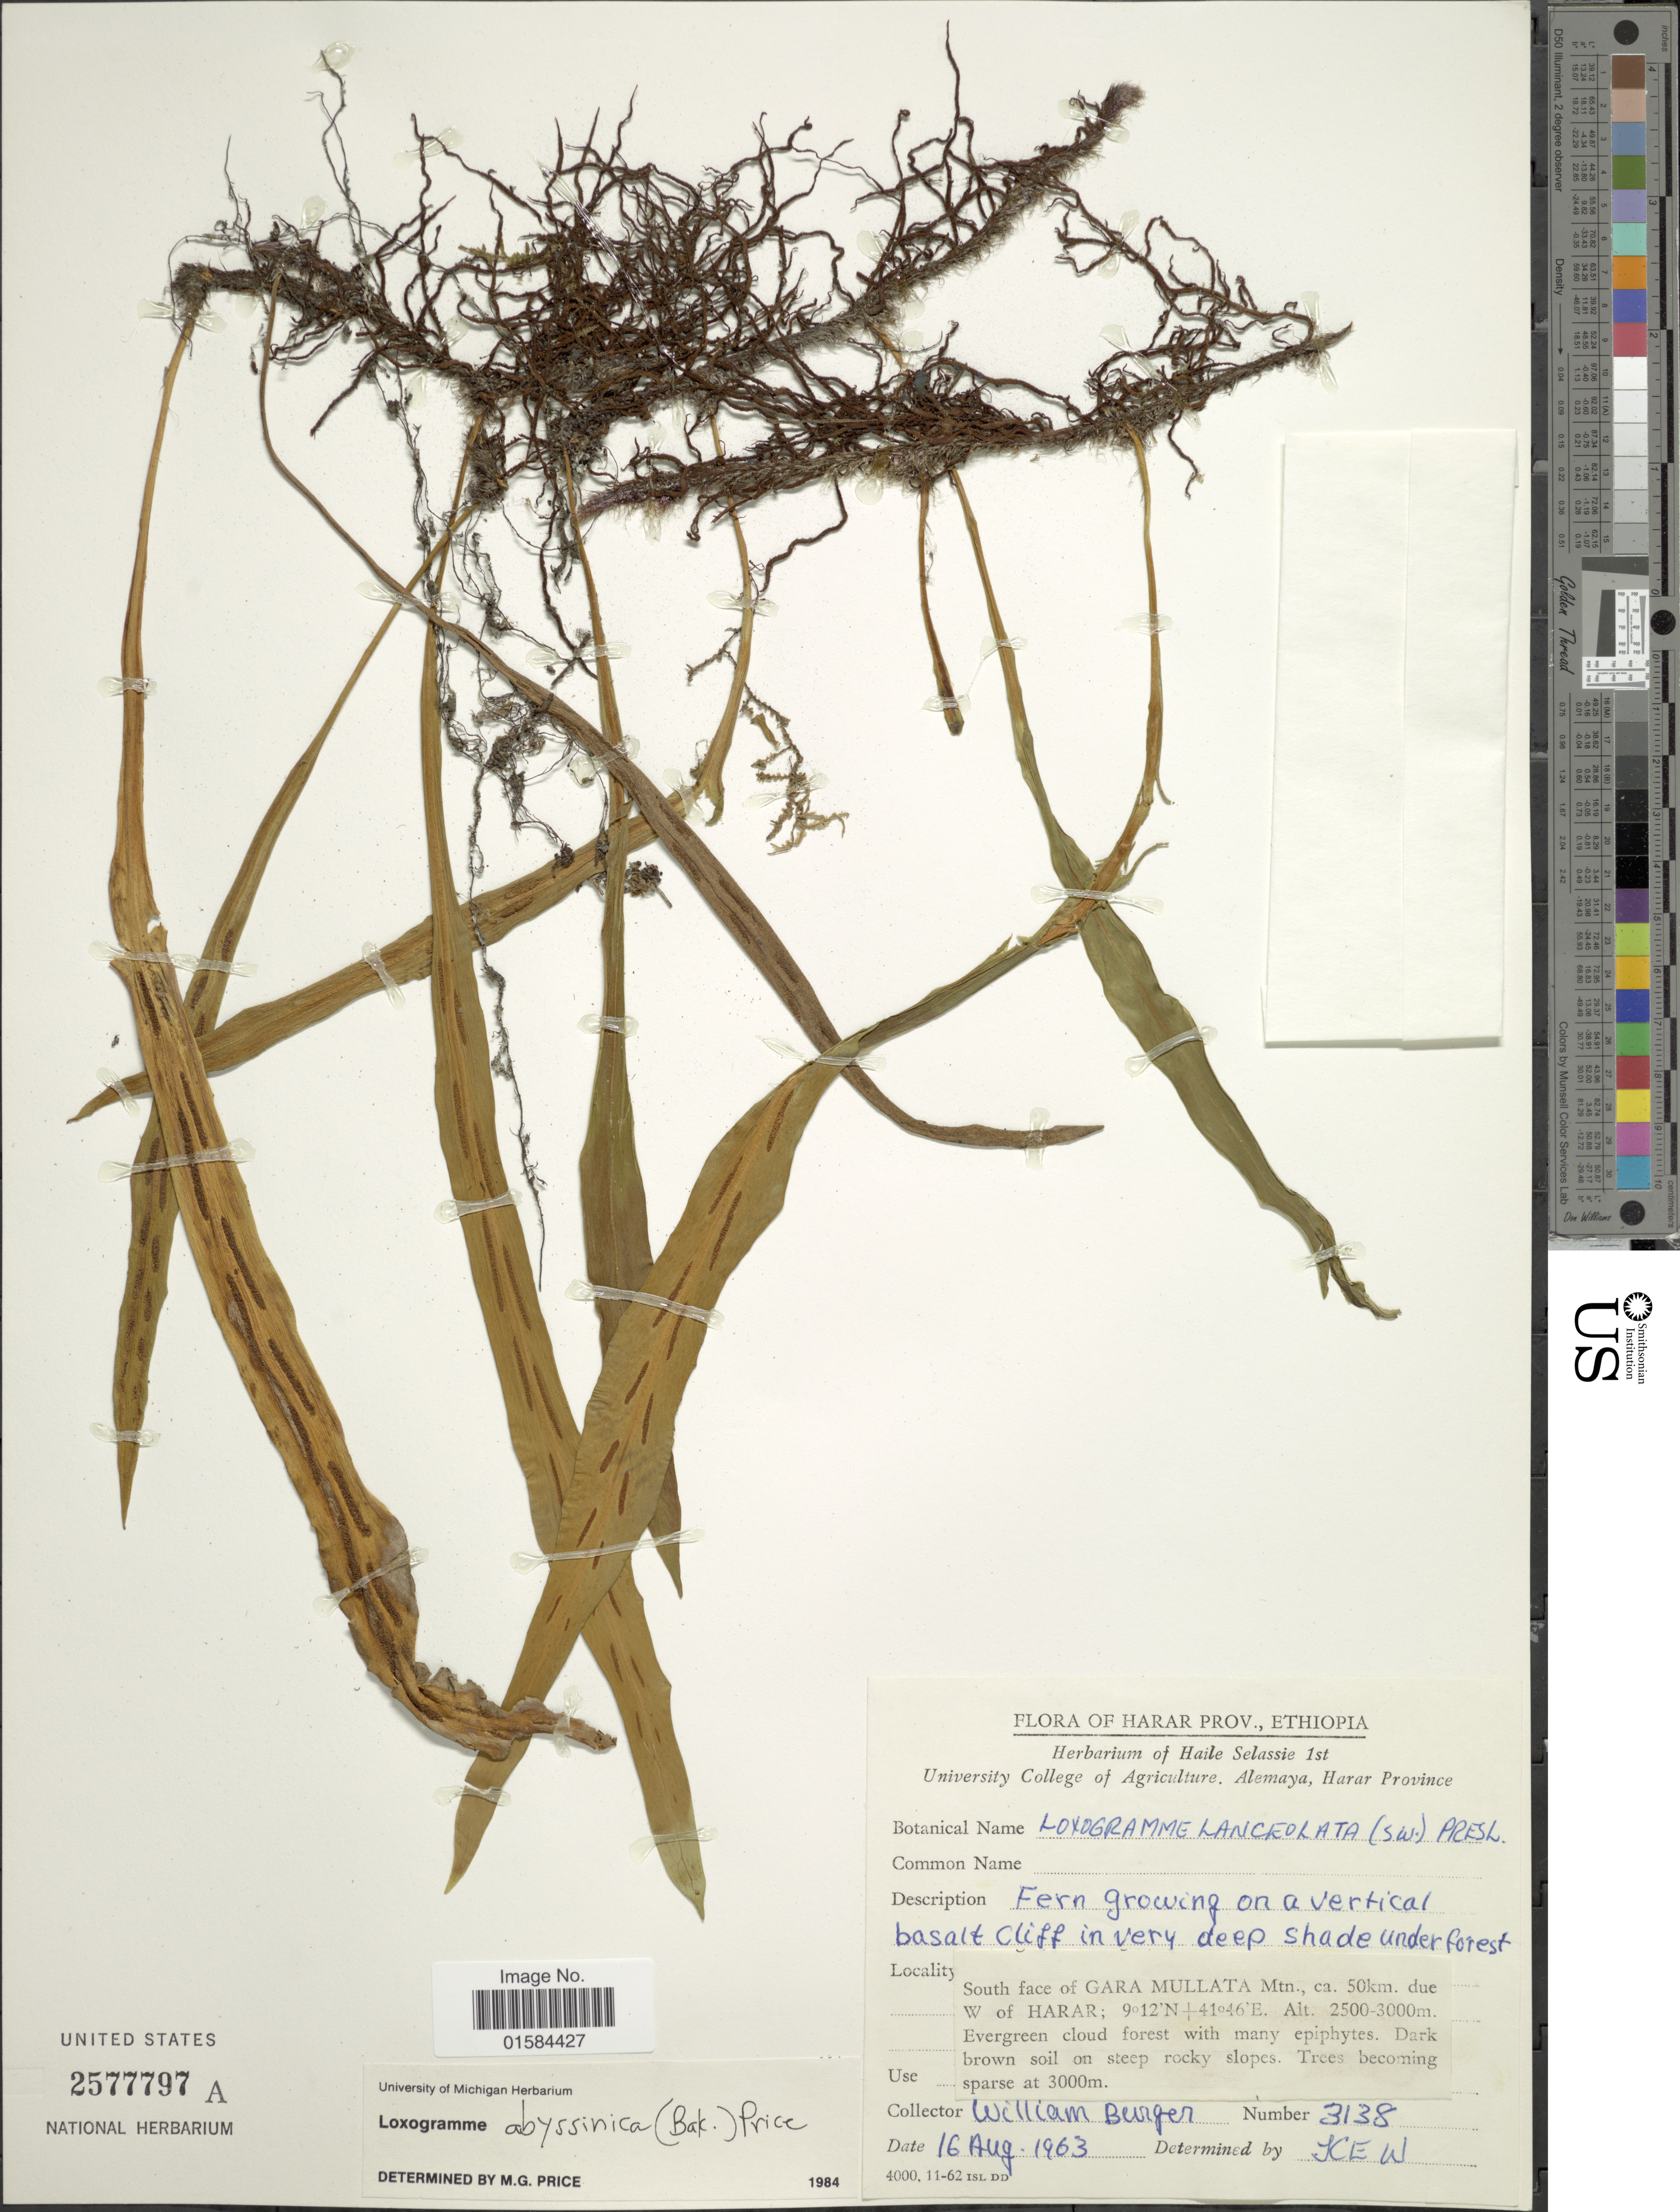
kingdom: Plantae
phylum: Tracheophyta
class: Polypodiopsida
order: Polypodiales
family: Polypodiaceae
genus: Loxogramme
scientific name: Loxogramme abyssinica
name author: (Baker) Price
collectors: W. Burger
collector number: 3138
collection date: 1963-08-16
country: Ethiopia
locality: Harar Prov., south face of Gara Mullata Mtn, ca 50 km due W of Harar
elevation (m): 2500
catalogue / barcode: US 2577797A